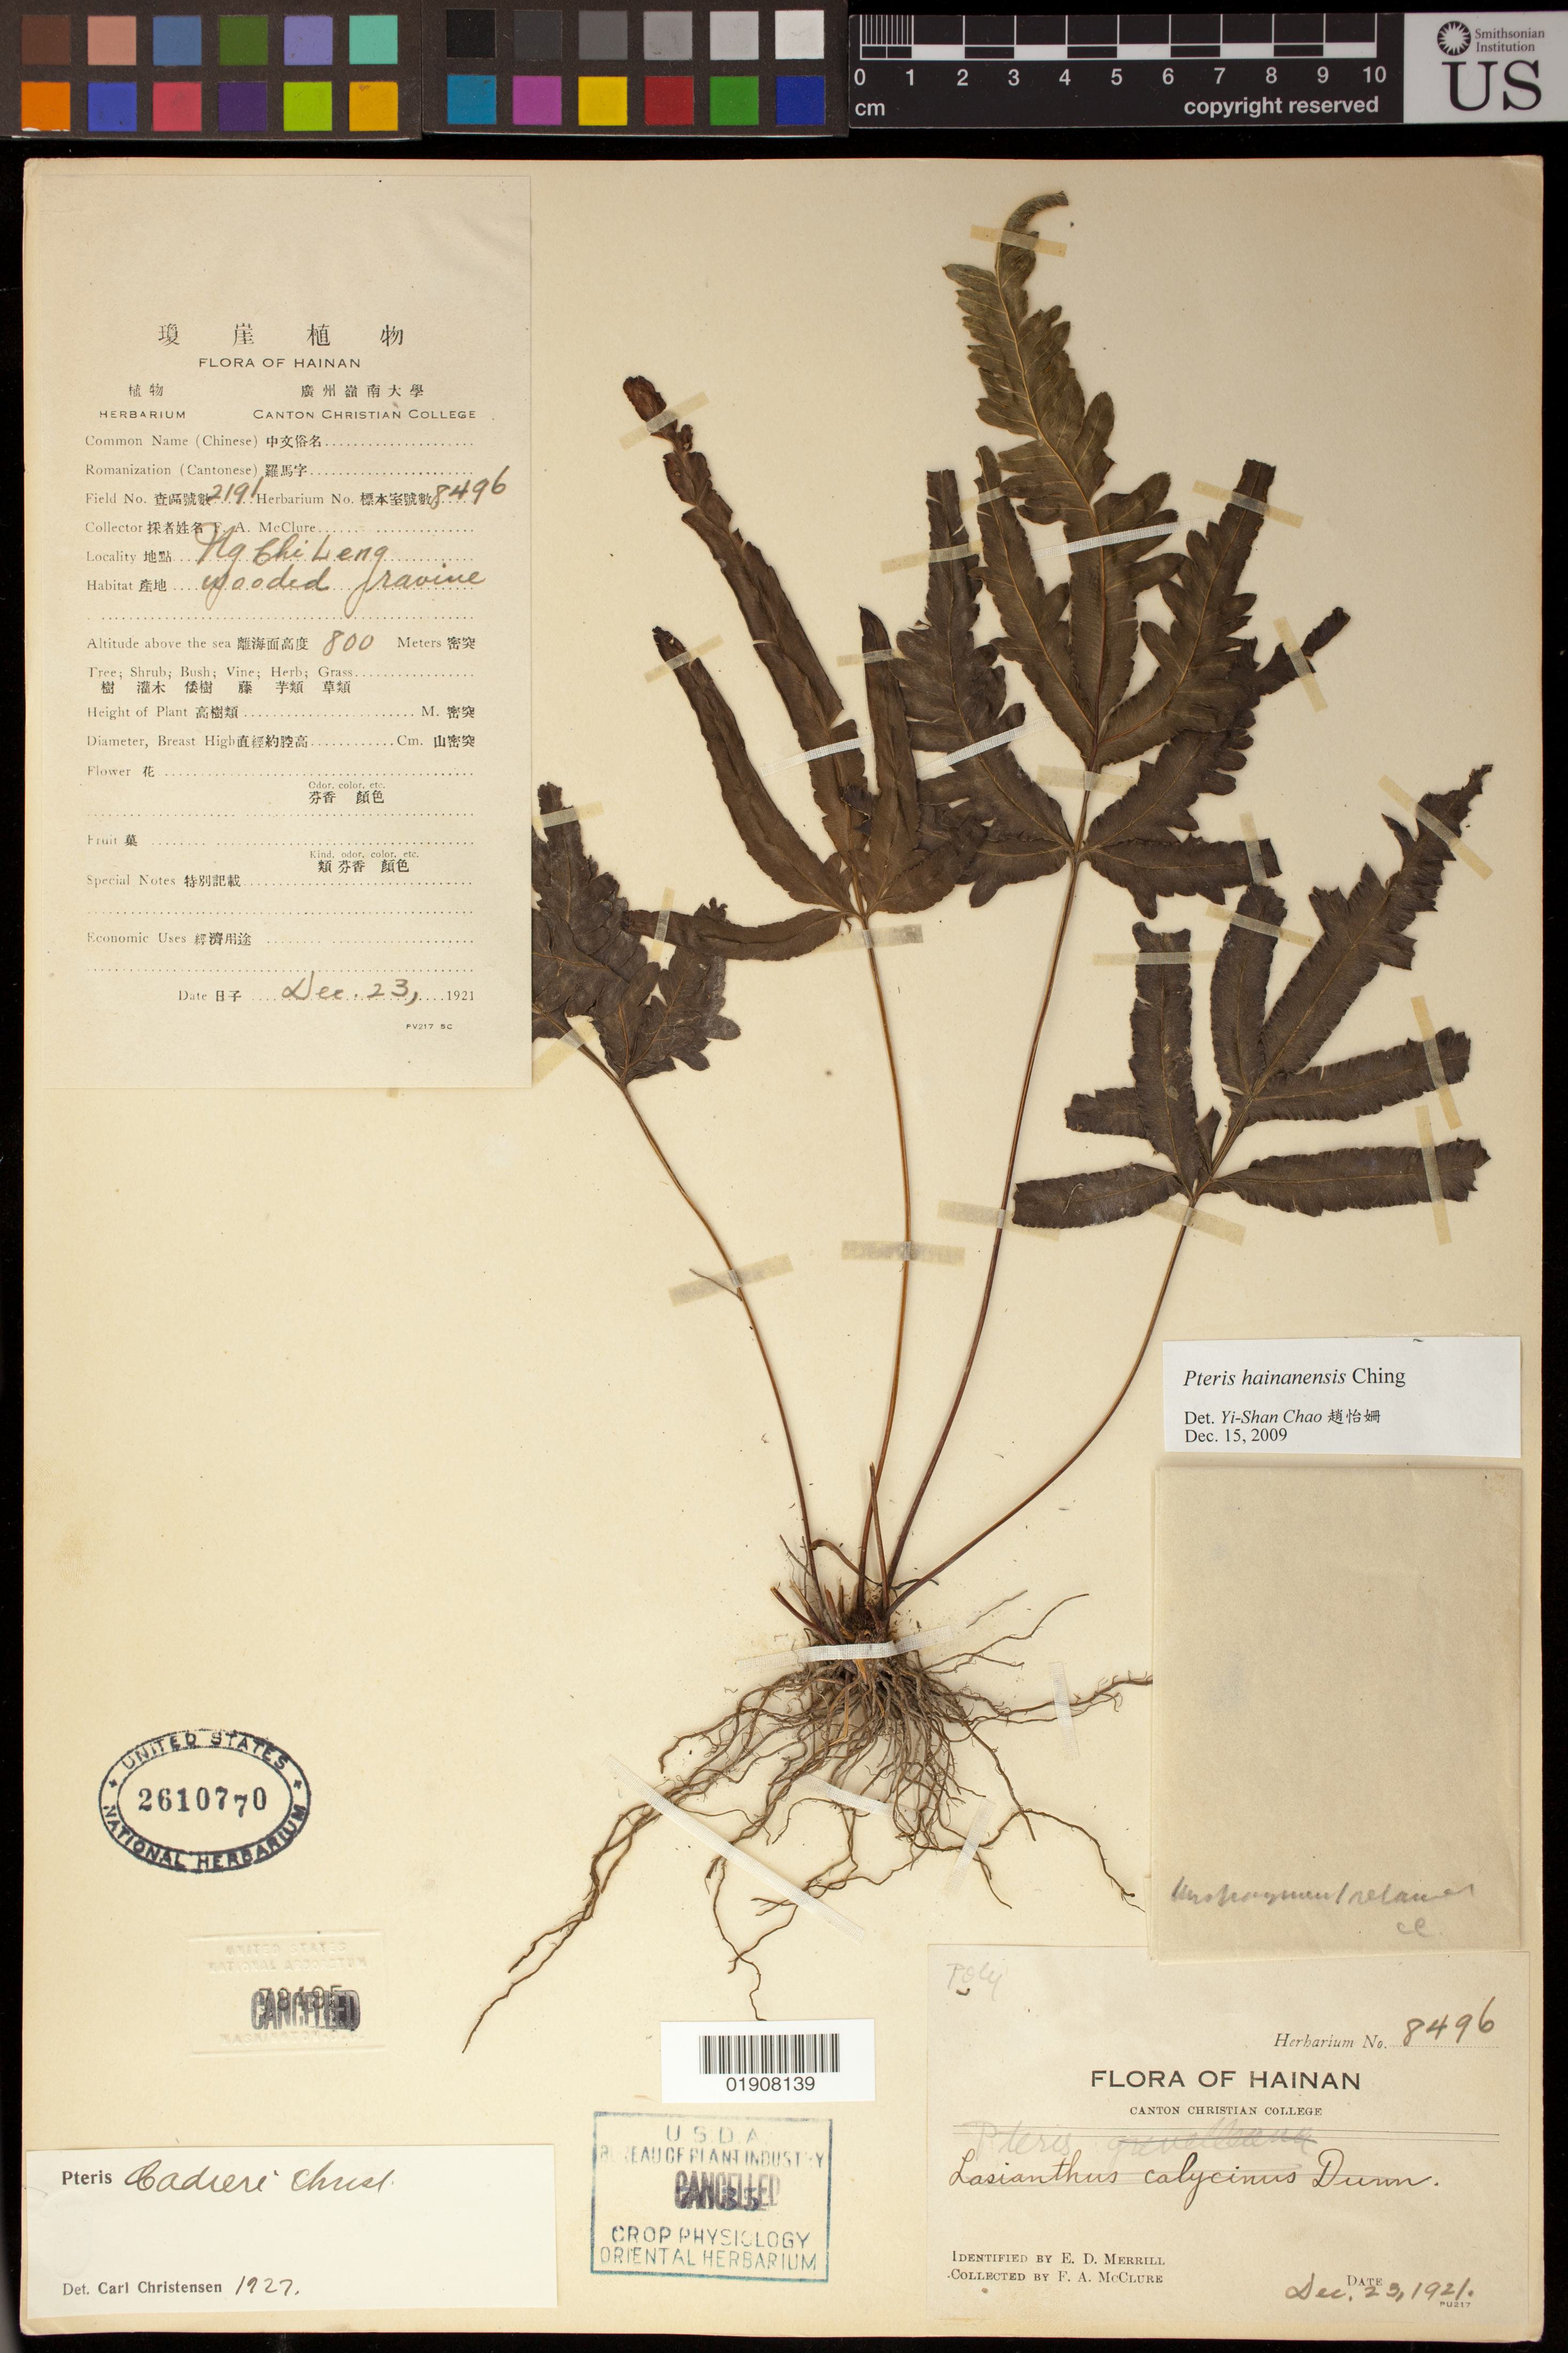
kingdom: Plantae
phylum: Tracheophyta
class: Polypodiopsida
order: Polypodiales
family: Pteridaceae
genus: Pteris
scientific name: Pteris hainanensis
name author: Ching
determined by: Chao, Yi-Shan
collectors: F. A. McClure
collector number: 2191 / 8496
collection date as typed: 23 Dec 1921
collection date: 1921-12-23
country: China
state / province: Hainan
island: Hainan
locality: Ng Chi Leng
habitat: Wooded ravine.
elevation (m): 800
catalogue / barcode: US 2610770